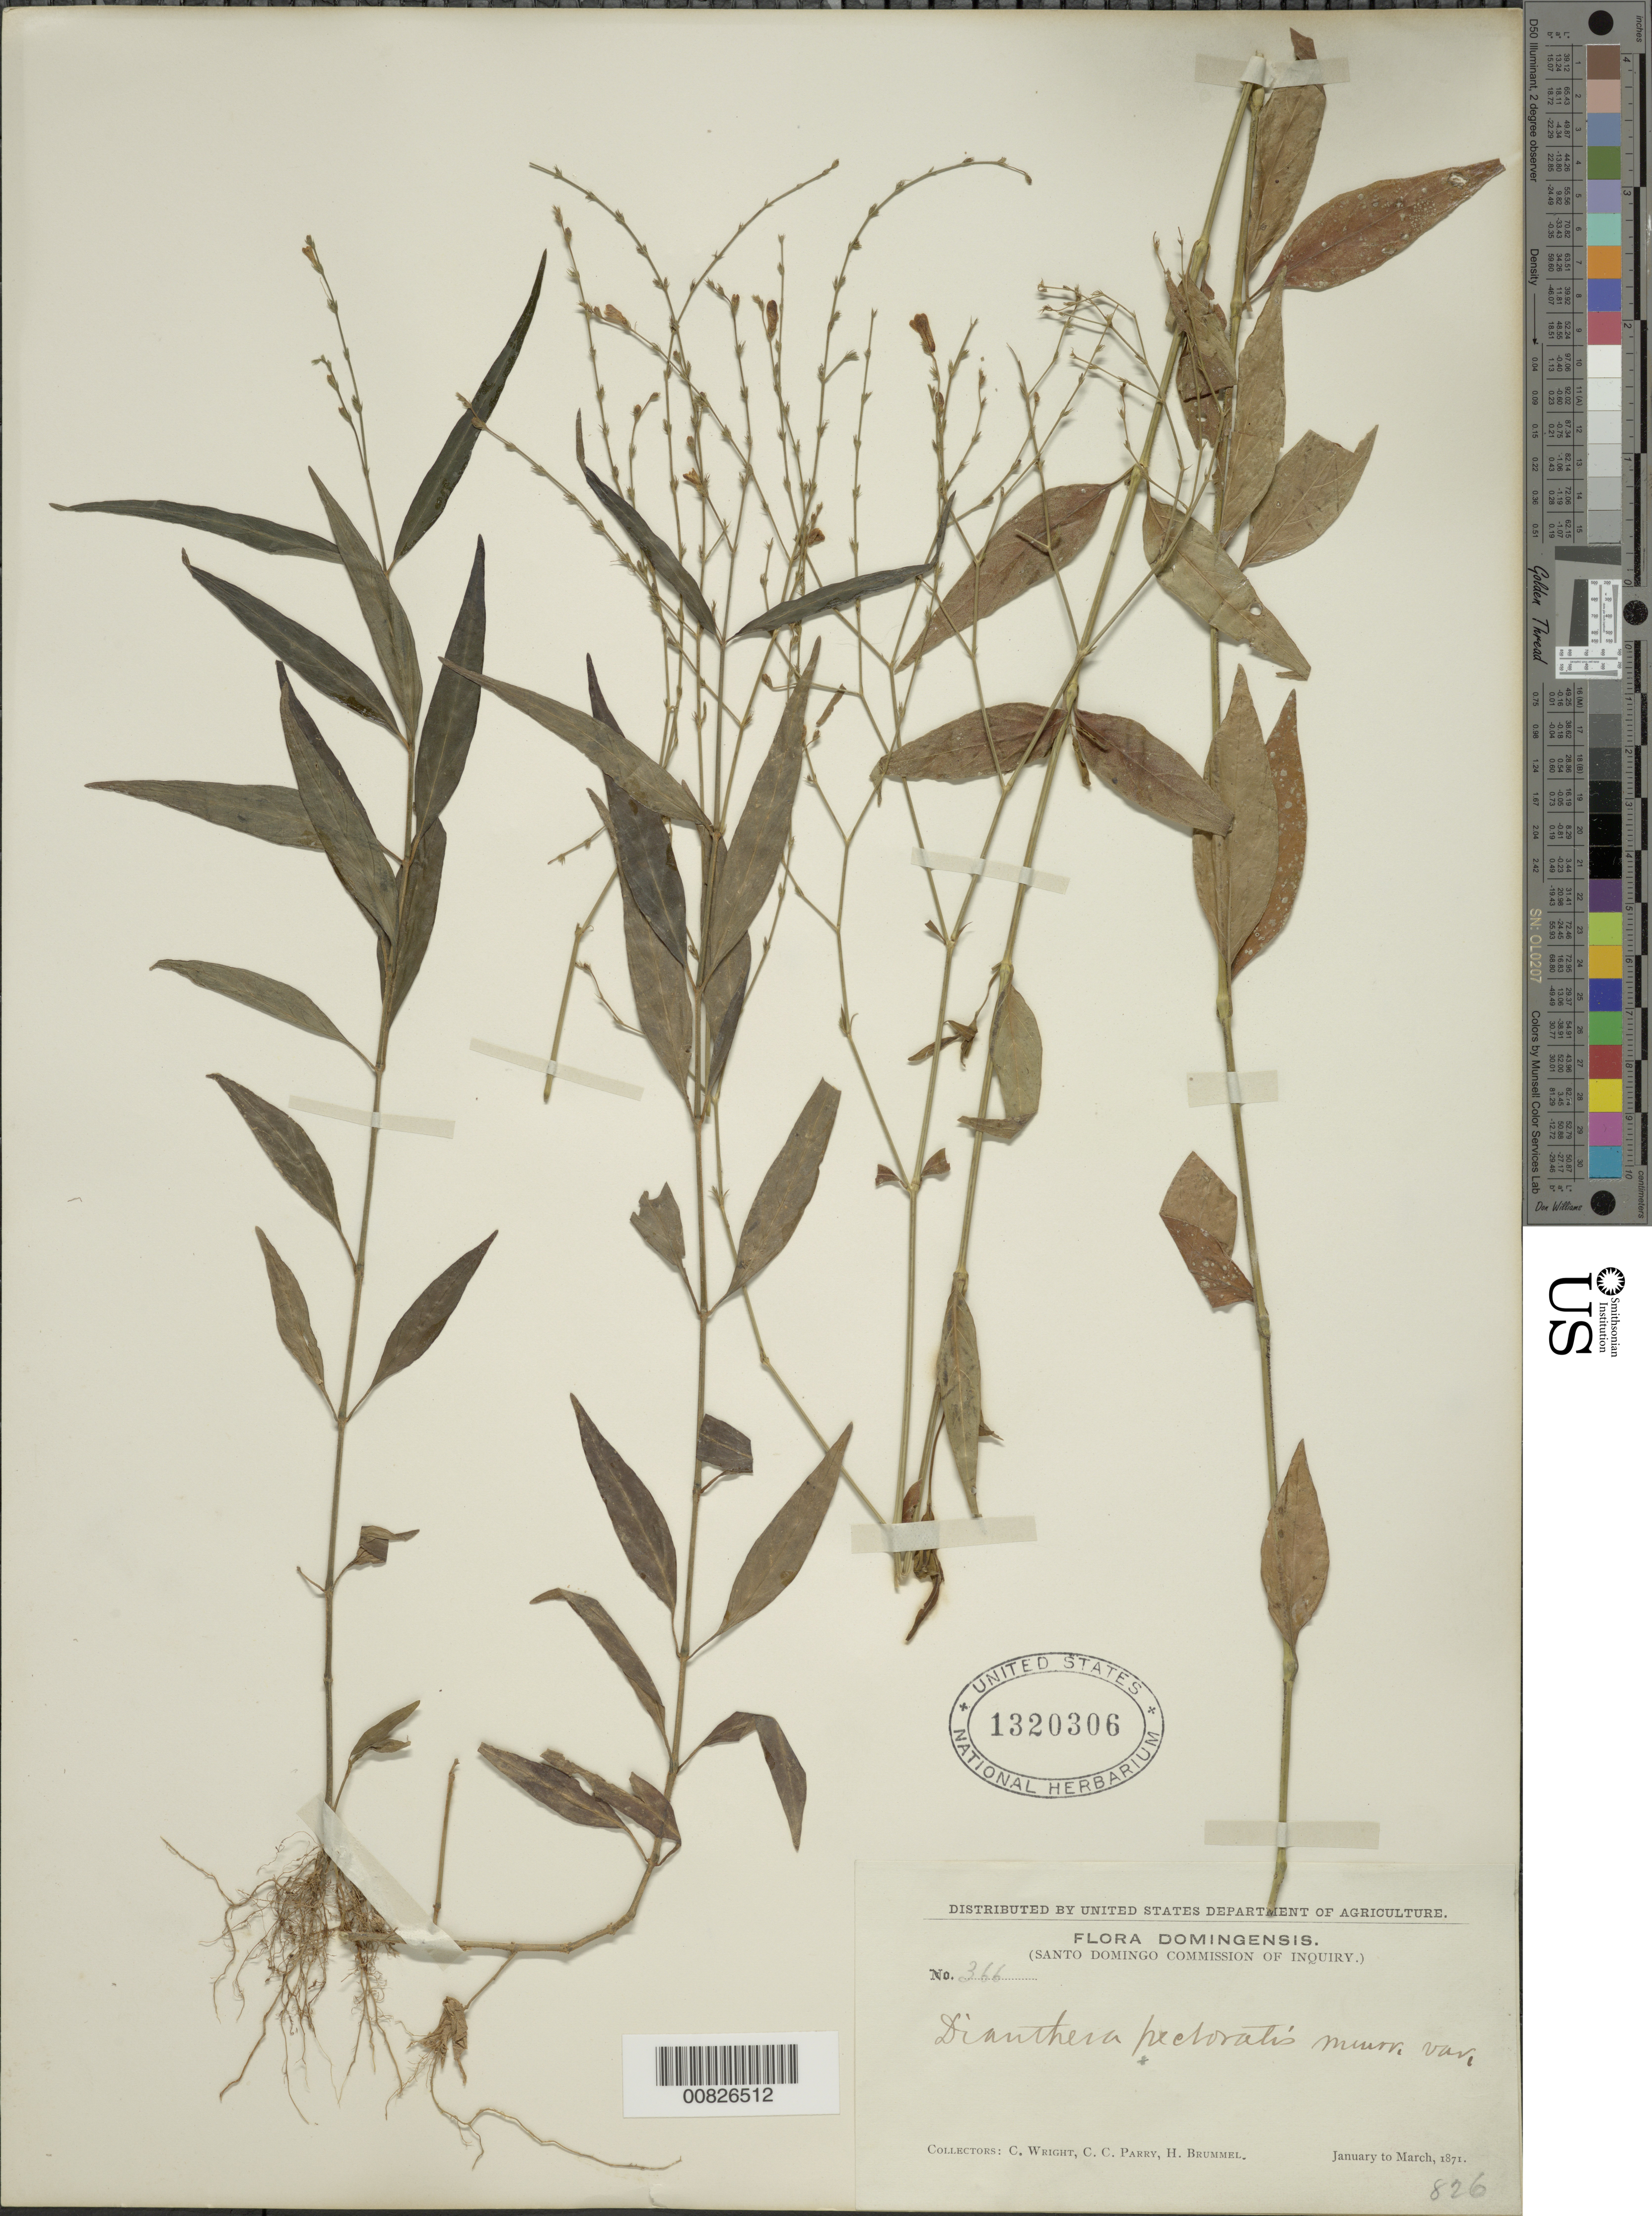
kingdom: Plantae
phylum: Tracheophyta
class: Magnoliopsida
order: Lamiales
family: Acanthaceae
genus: Justicia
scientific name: Justicia pectoralis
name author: Jacq.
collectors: C. Wright, C. C. Parry & H. Brummel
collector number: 366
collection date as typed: Jan 1871 to -- Mar 1871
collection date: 1871-01/1871-03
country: Dominican Republic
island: Hispaniola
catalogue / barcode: US 1320306